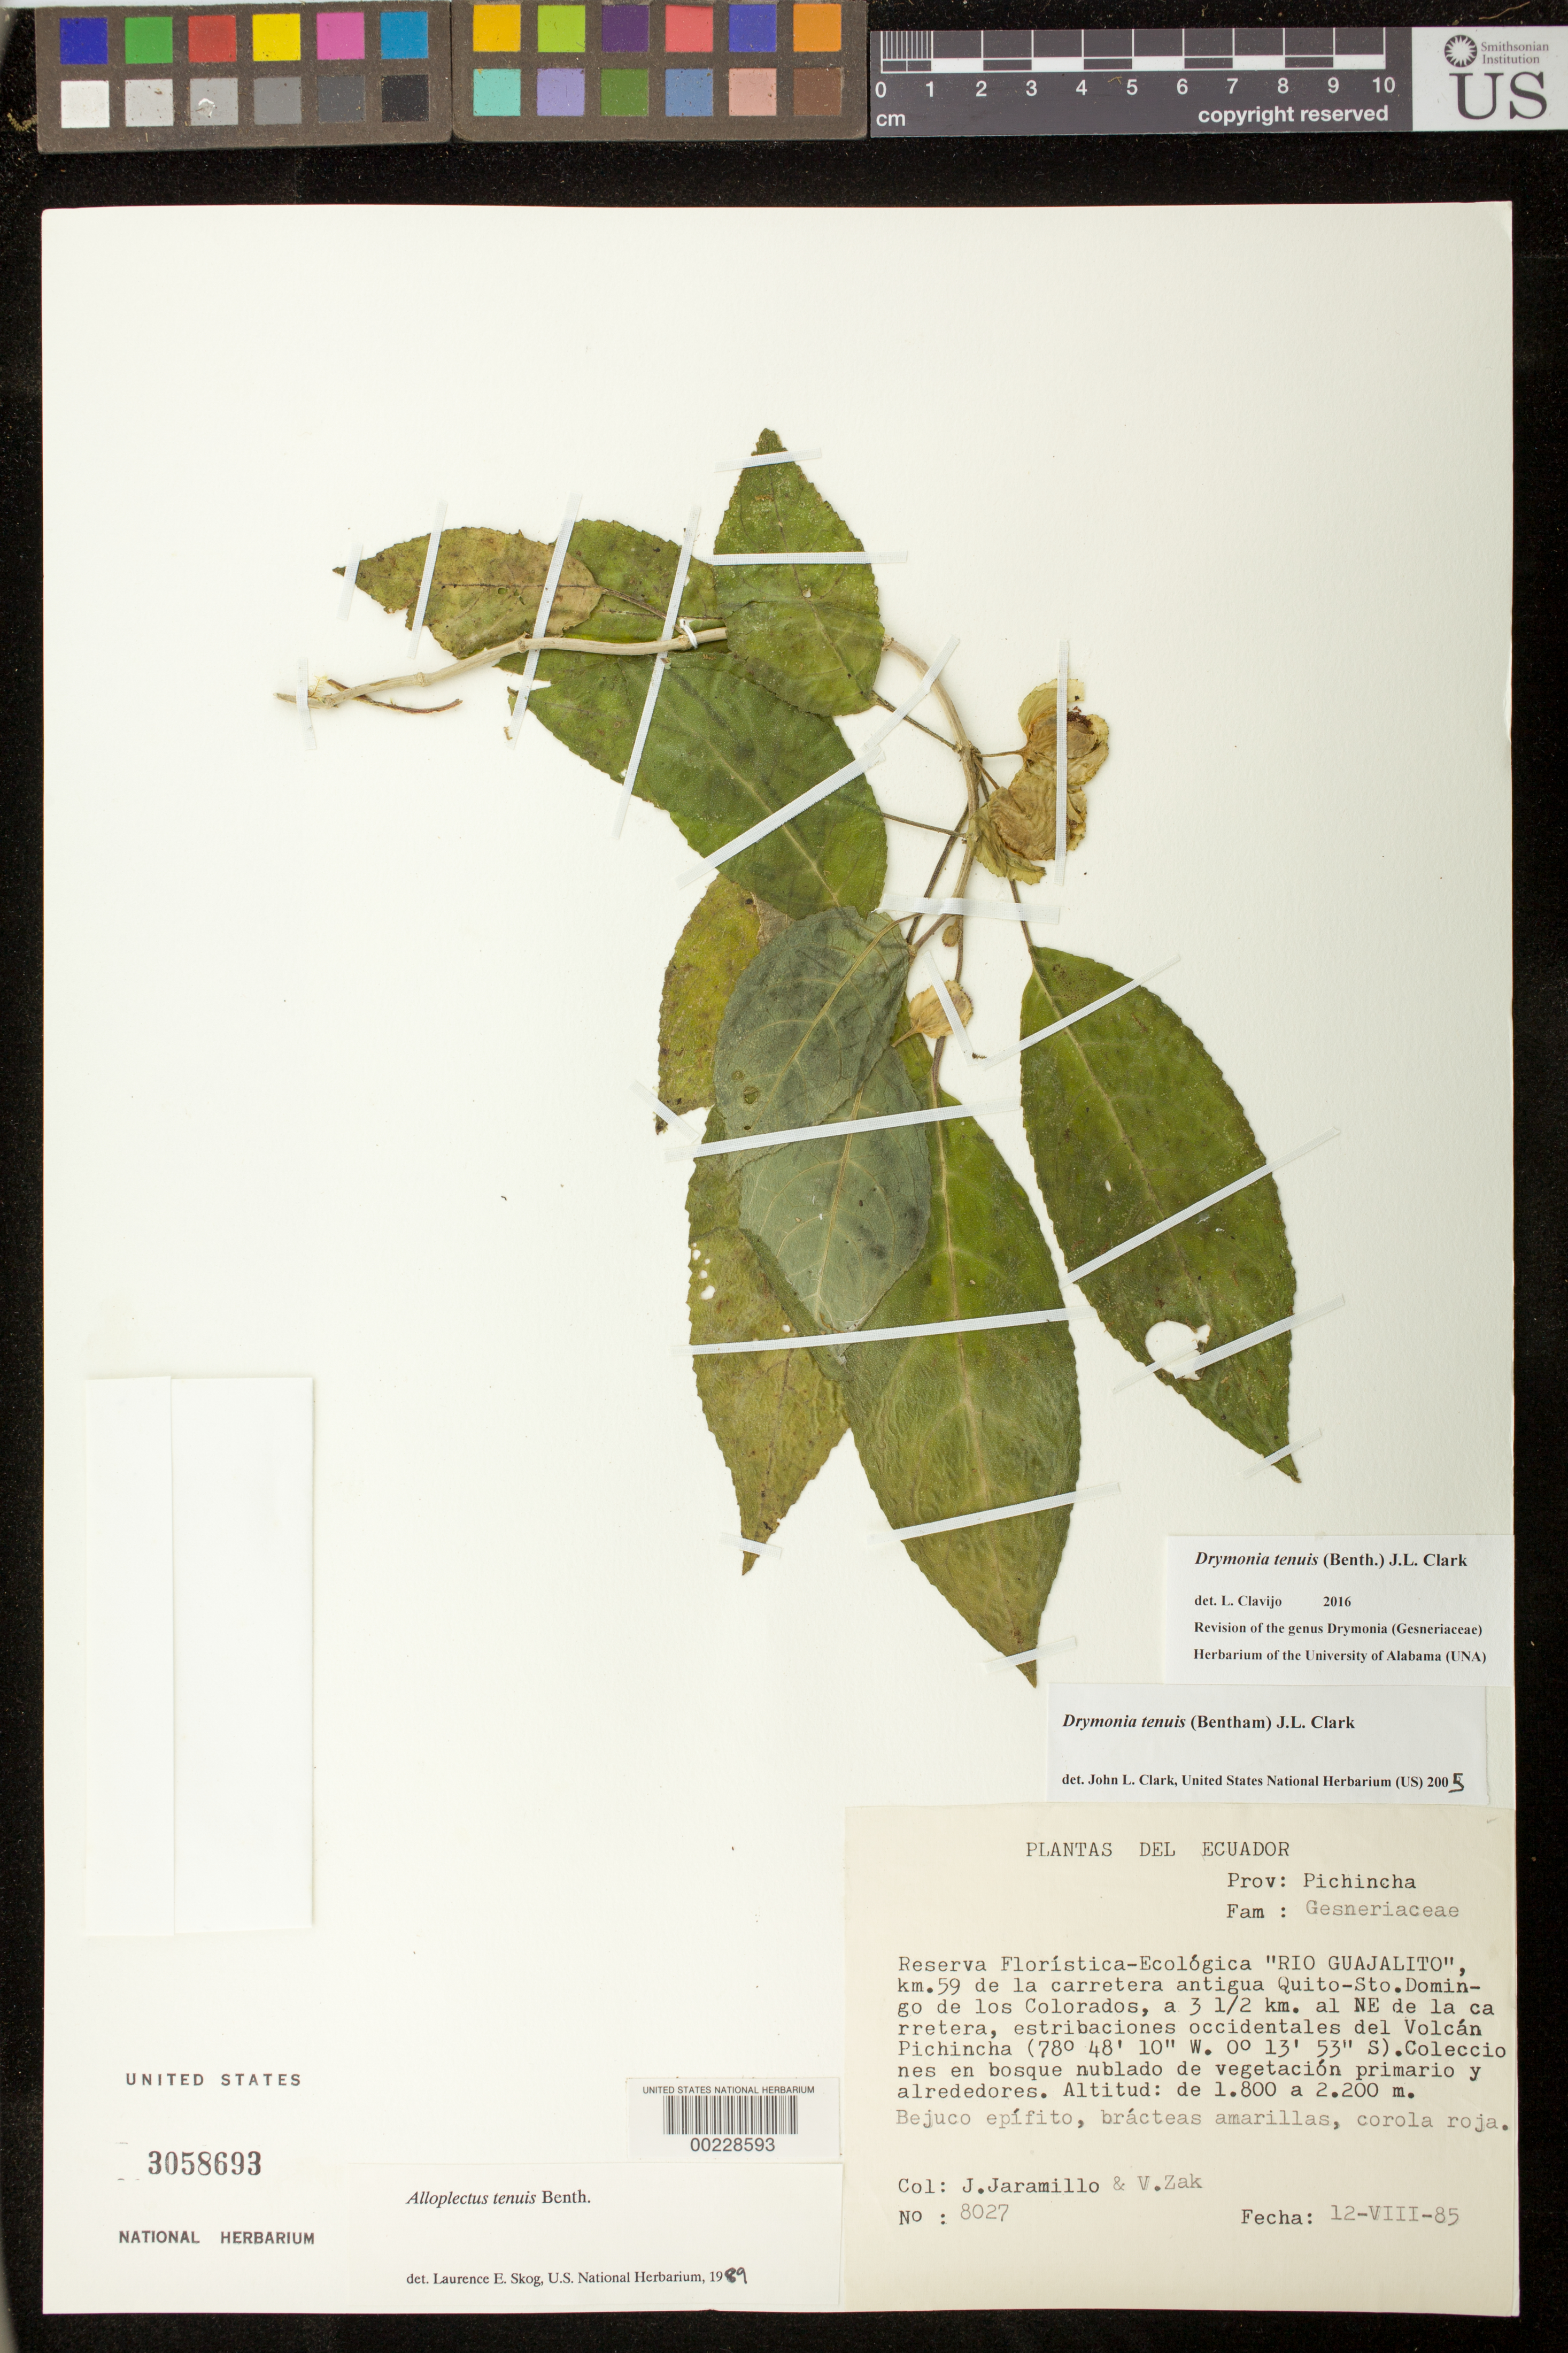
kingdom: Plantae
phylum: Tracheophyta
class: Magnoliopsida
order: Lamiales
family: Gesneriaceae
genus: Drymonia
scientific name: Drymonia tenuis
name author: (Benth.) J.L. Clark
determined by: Clark, J. L., (SEL), The Marie Selby Botanical Garden (UNITED STATES)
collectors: J. L. Jaramillo & V. Zak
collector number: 8027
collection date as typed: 12 Aug 1985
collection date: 1985-08-12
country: Ecuador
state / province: Pichincha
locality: Reserva Floristica - Ecologica "Rio Guajalito", km 59 from old hwy Quito - Sto Domingo de los Colorados, to 3 1/2 km NE of hwy, ...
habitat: In cloud forest of primary vegetation and environs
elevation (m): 1800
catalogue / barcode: US 3058693